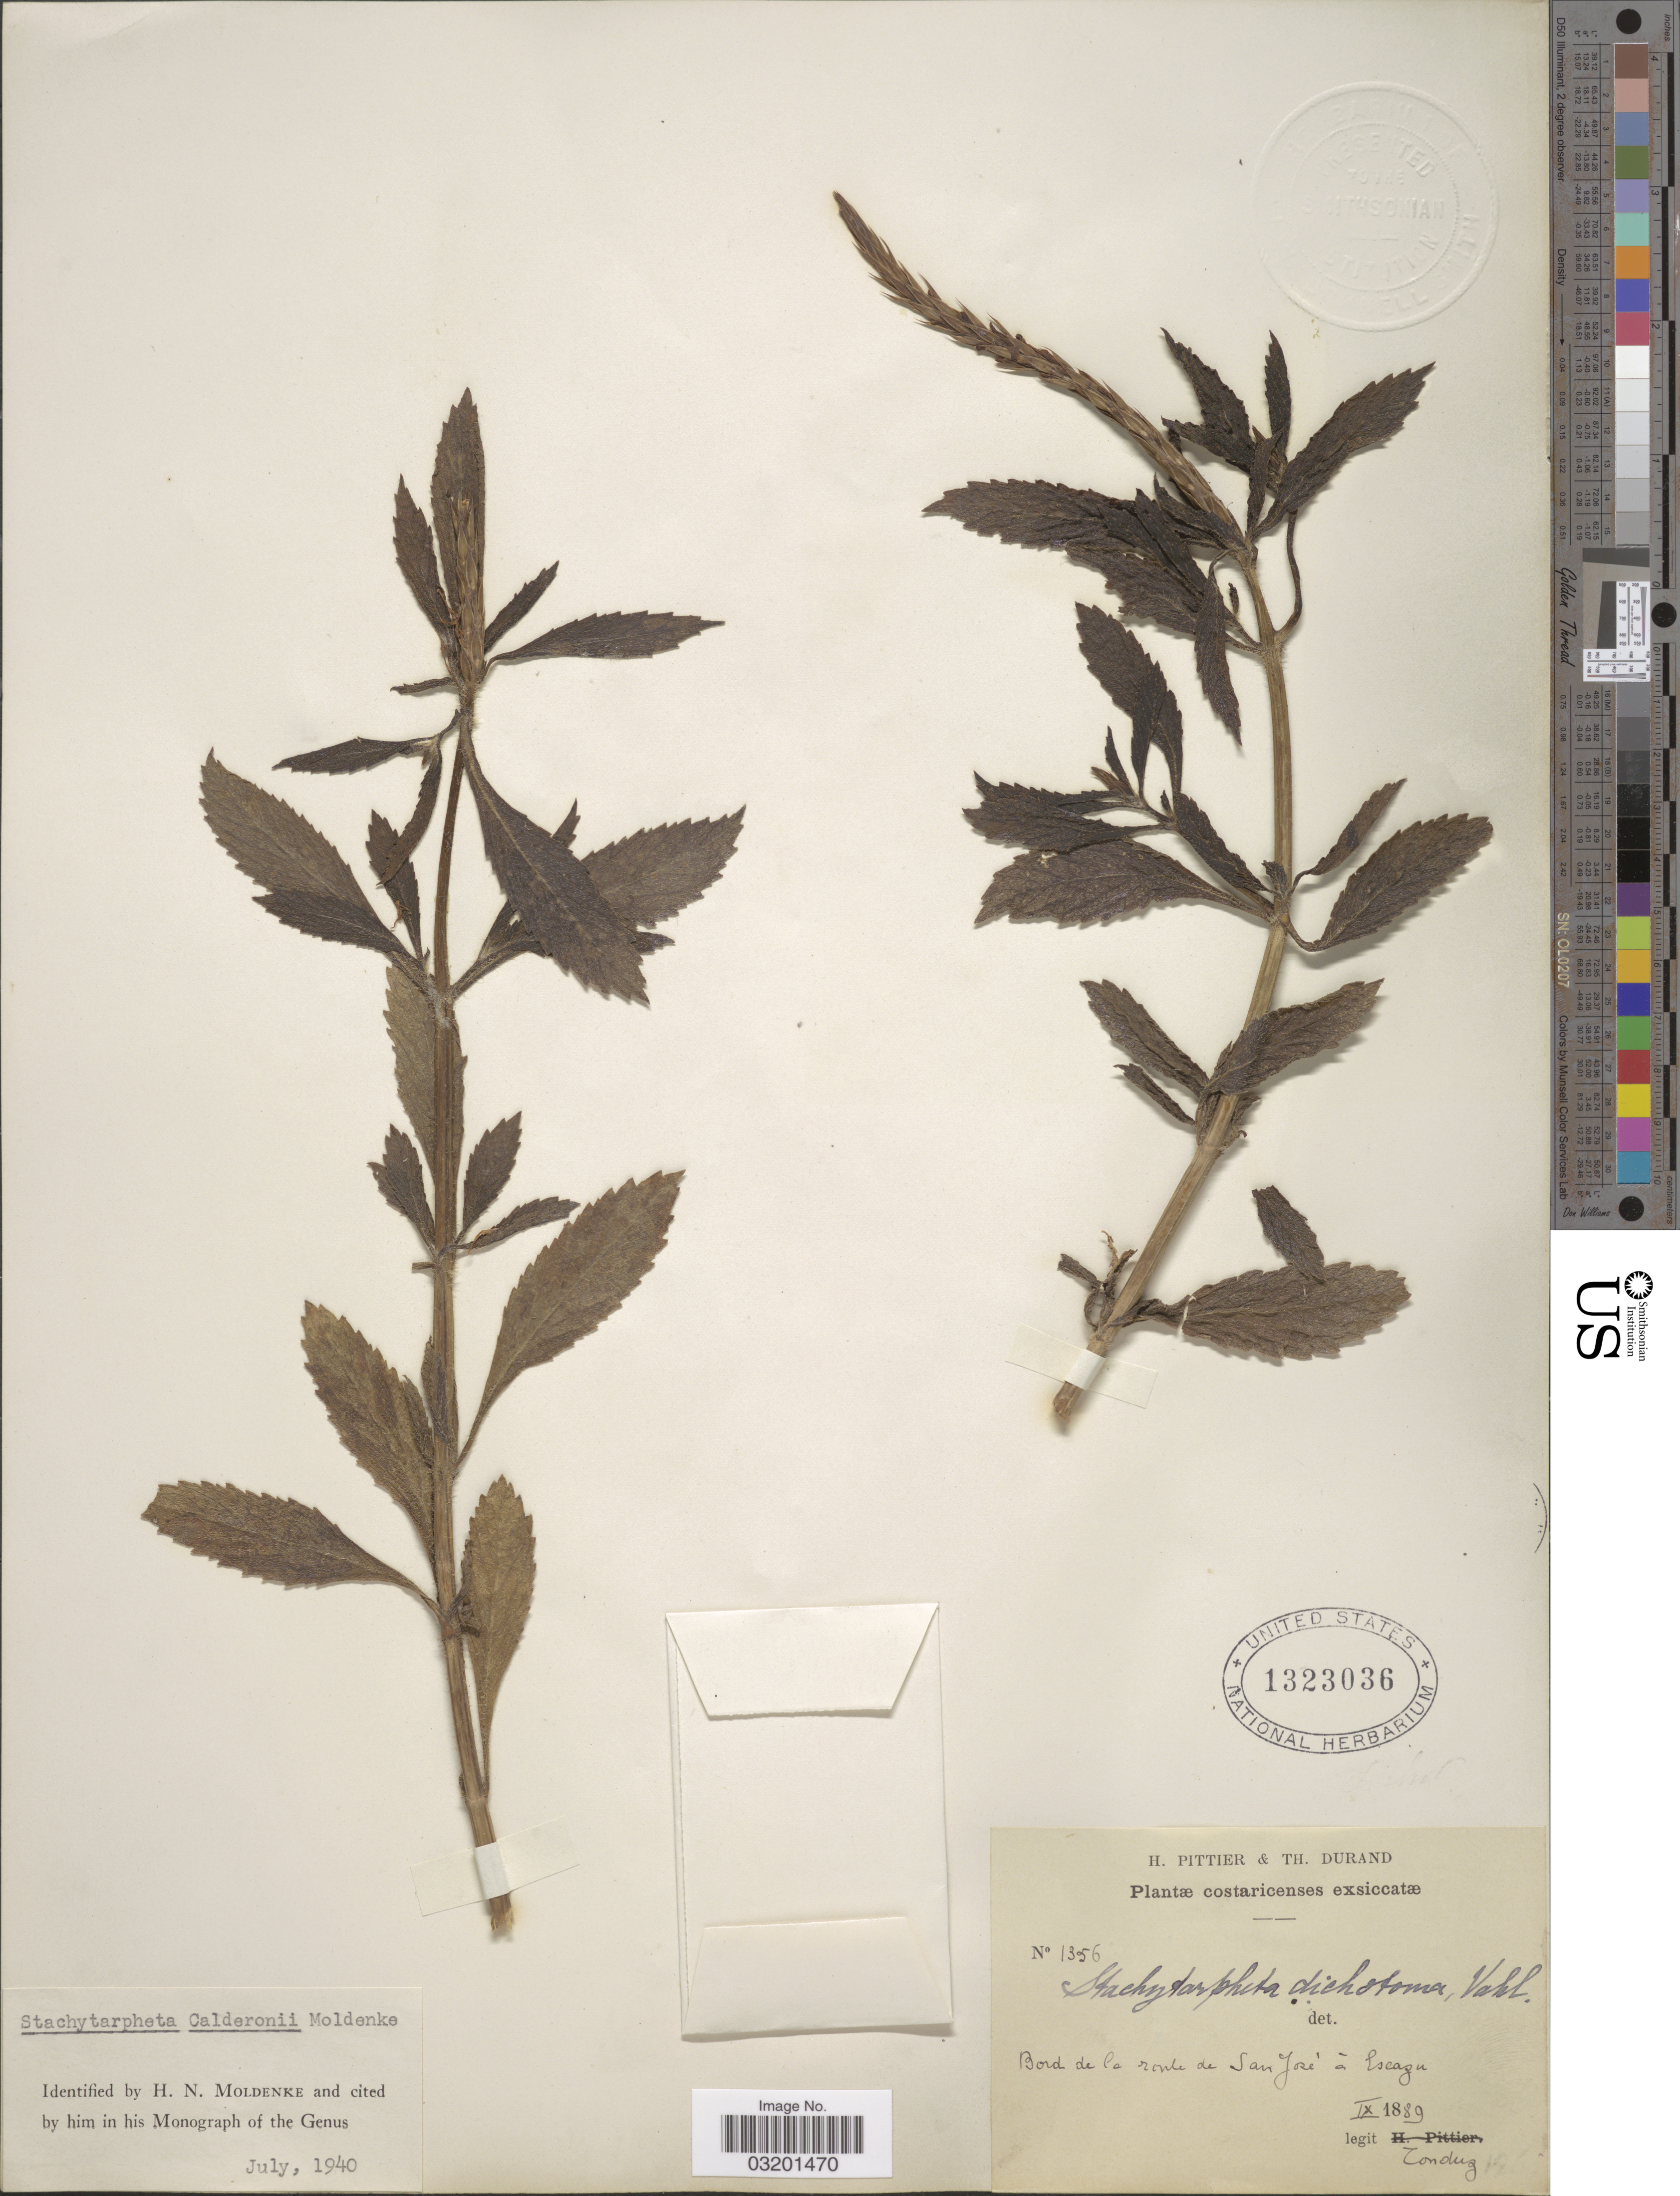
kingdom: Plantae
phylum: Tracheophyta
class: Magnoliopsida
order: Lamiales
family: Verbenaceae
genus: Stachytarpheta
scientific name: Stachytarpheta calderonii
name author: Moldenke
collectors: Tonduz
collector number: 1356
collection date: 1889-09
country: Costa Rica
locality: Bord de la route de San José à Escazu.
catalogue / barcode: US 1323036